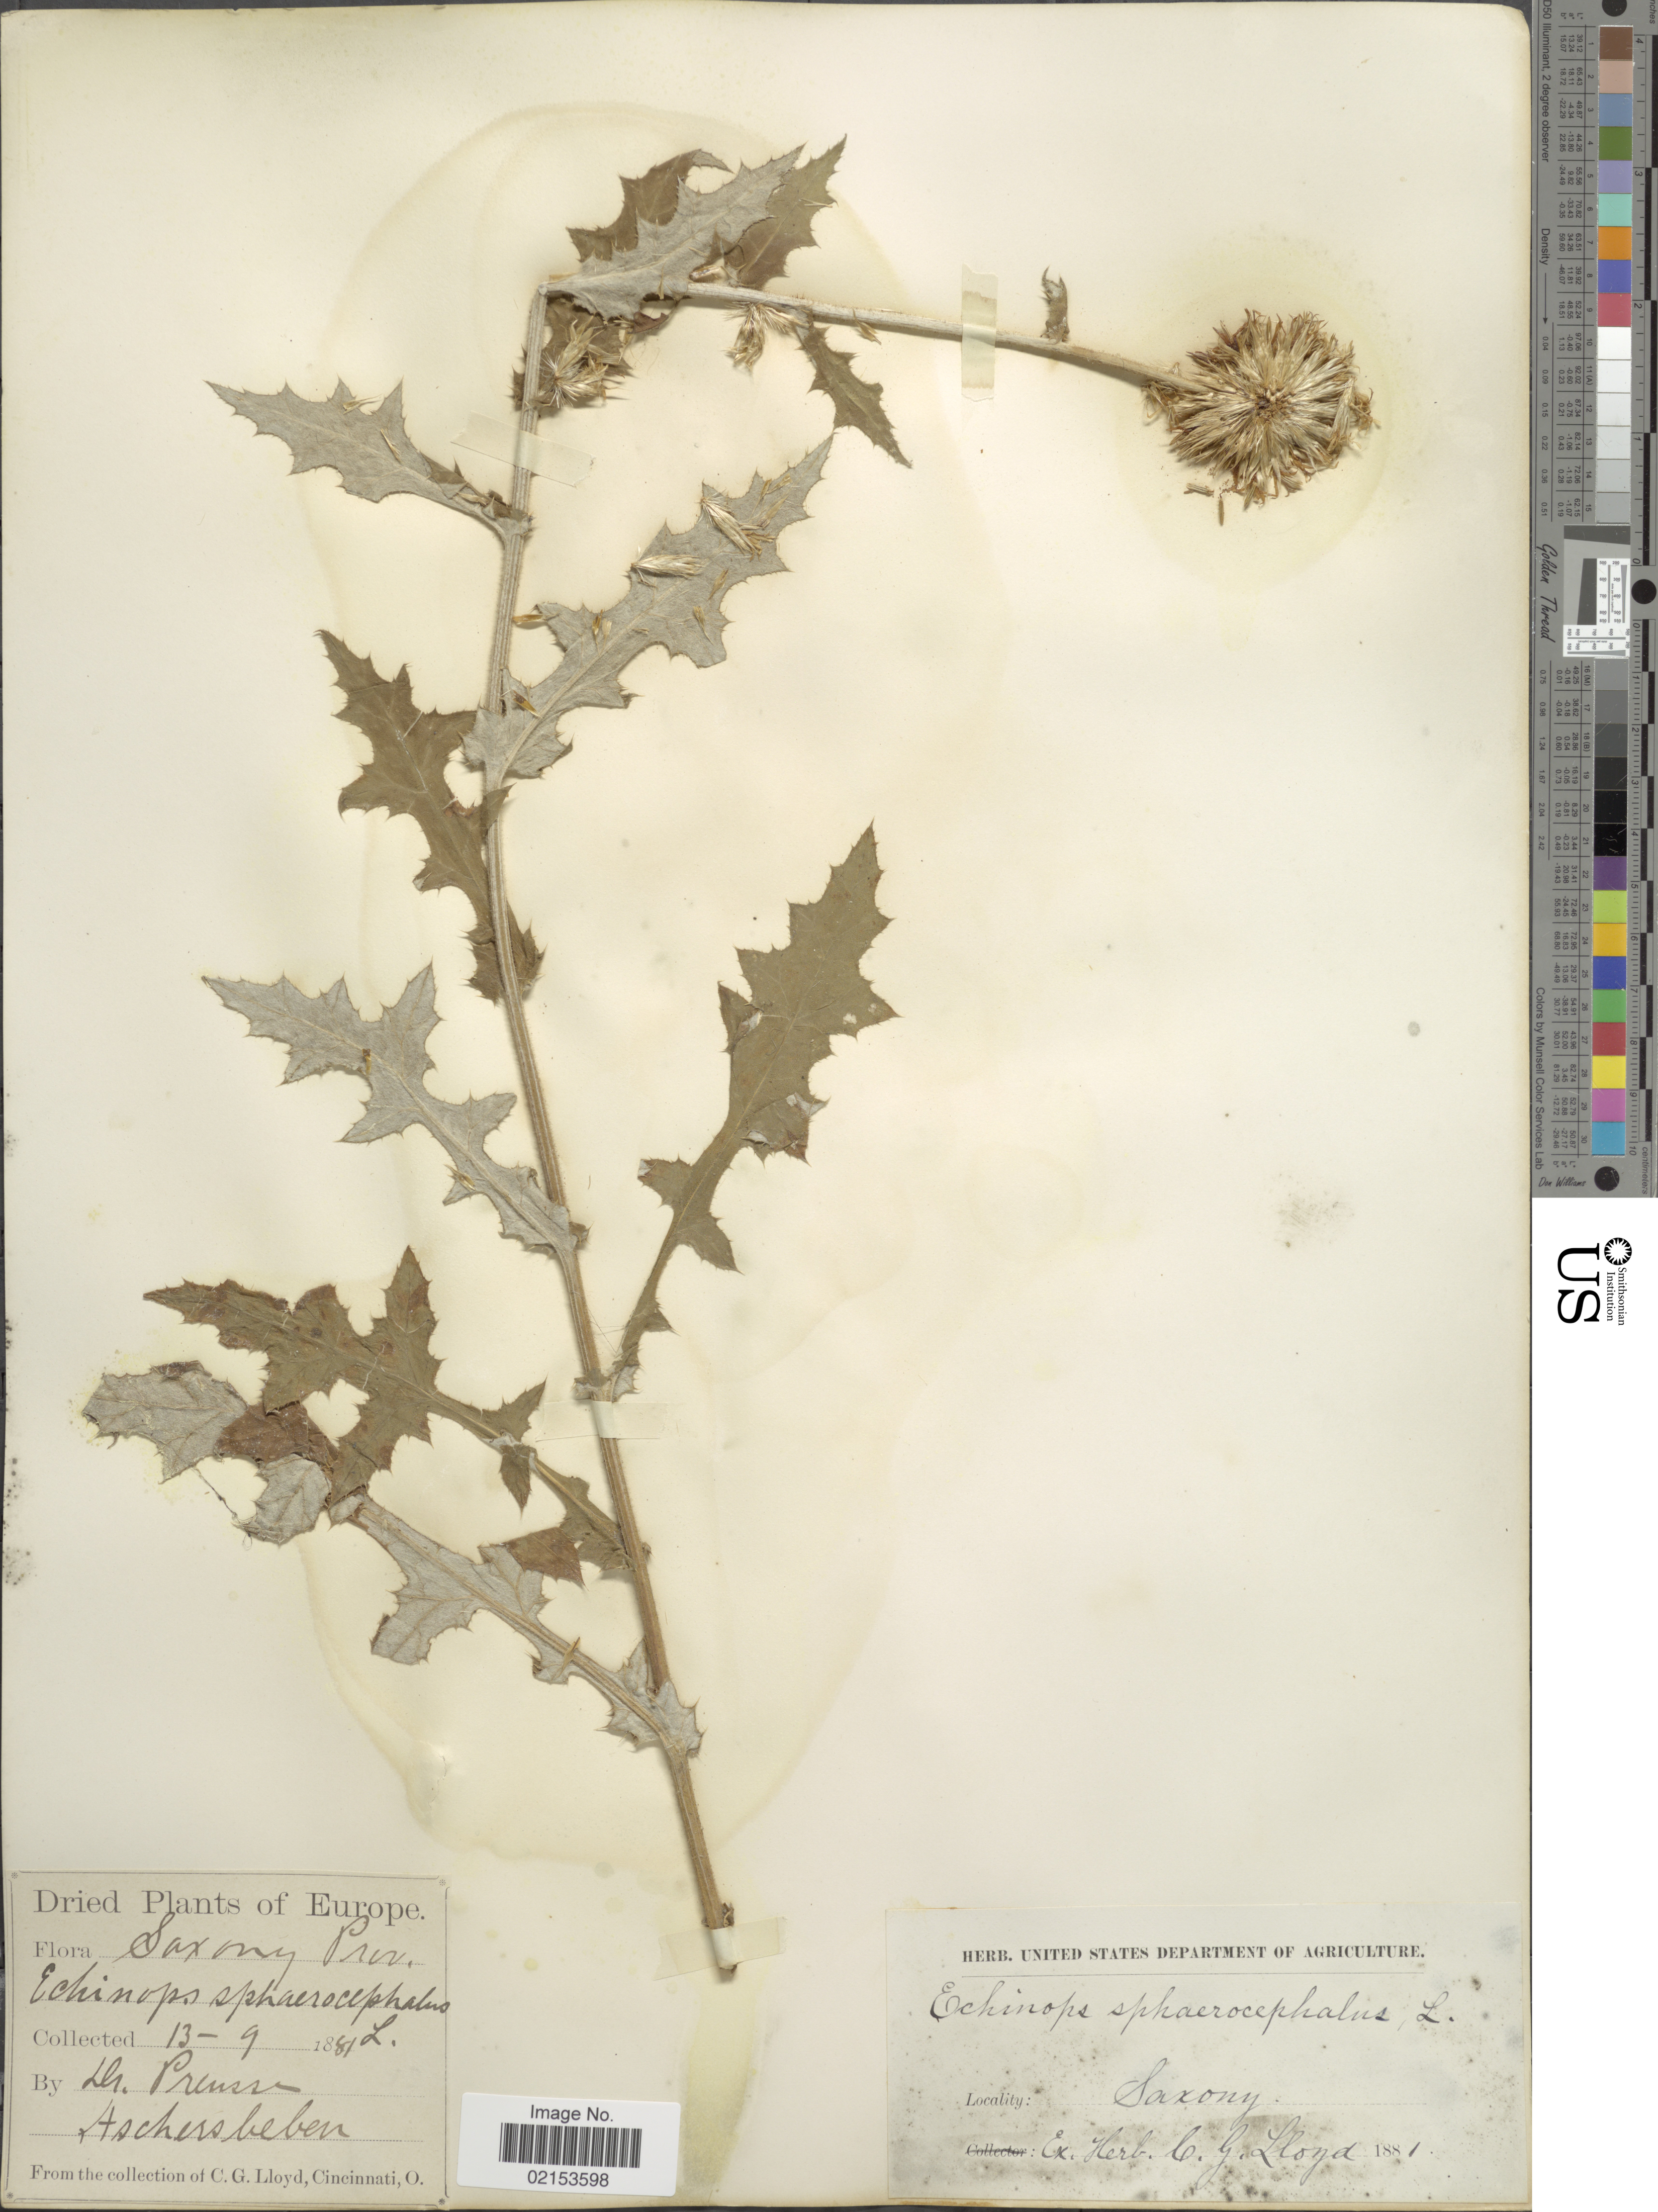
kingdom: Plantae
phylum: Tracheophyta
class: Magnoliopsida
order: Asterales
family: Asteraceae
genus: Echinops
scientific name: Echinops sphaerocephalus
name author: L.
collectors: Preusse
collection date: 1881-09-13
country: Germany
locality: Saxony Prov.. Europe